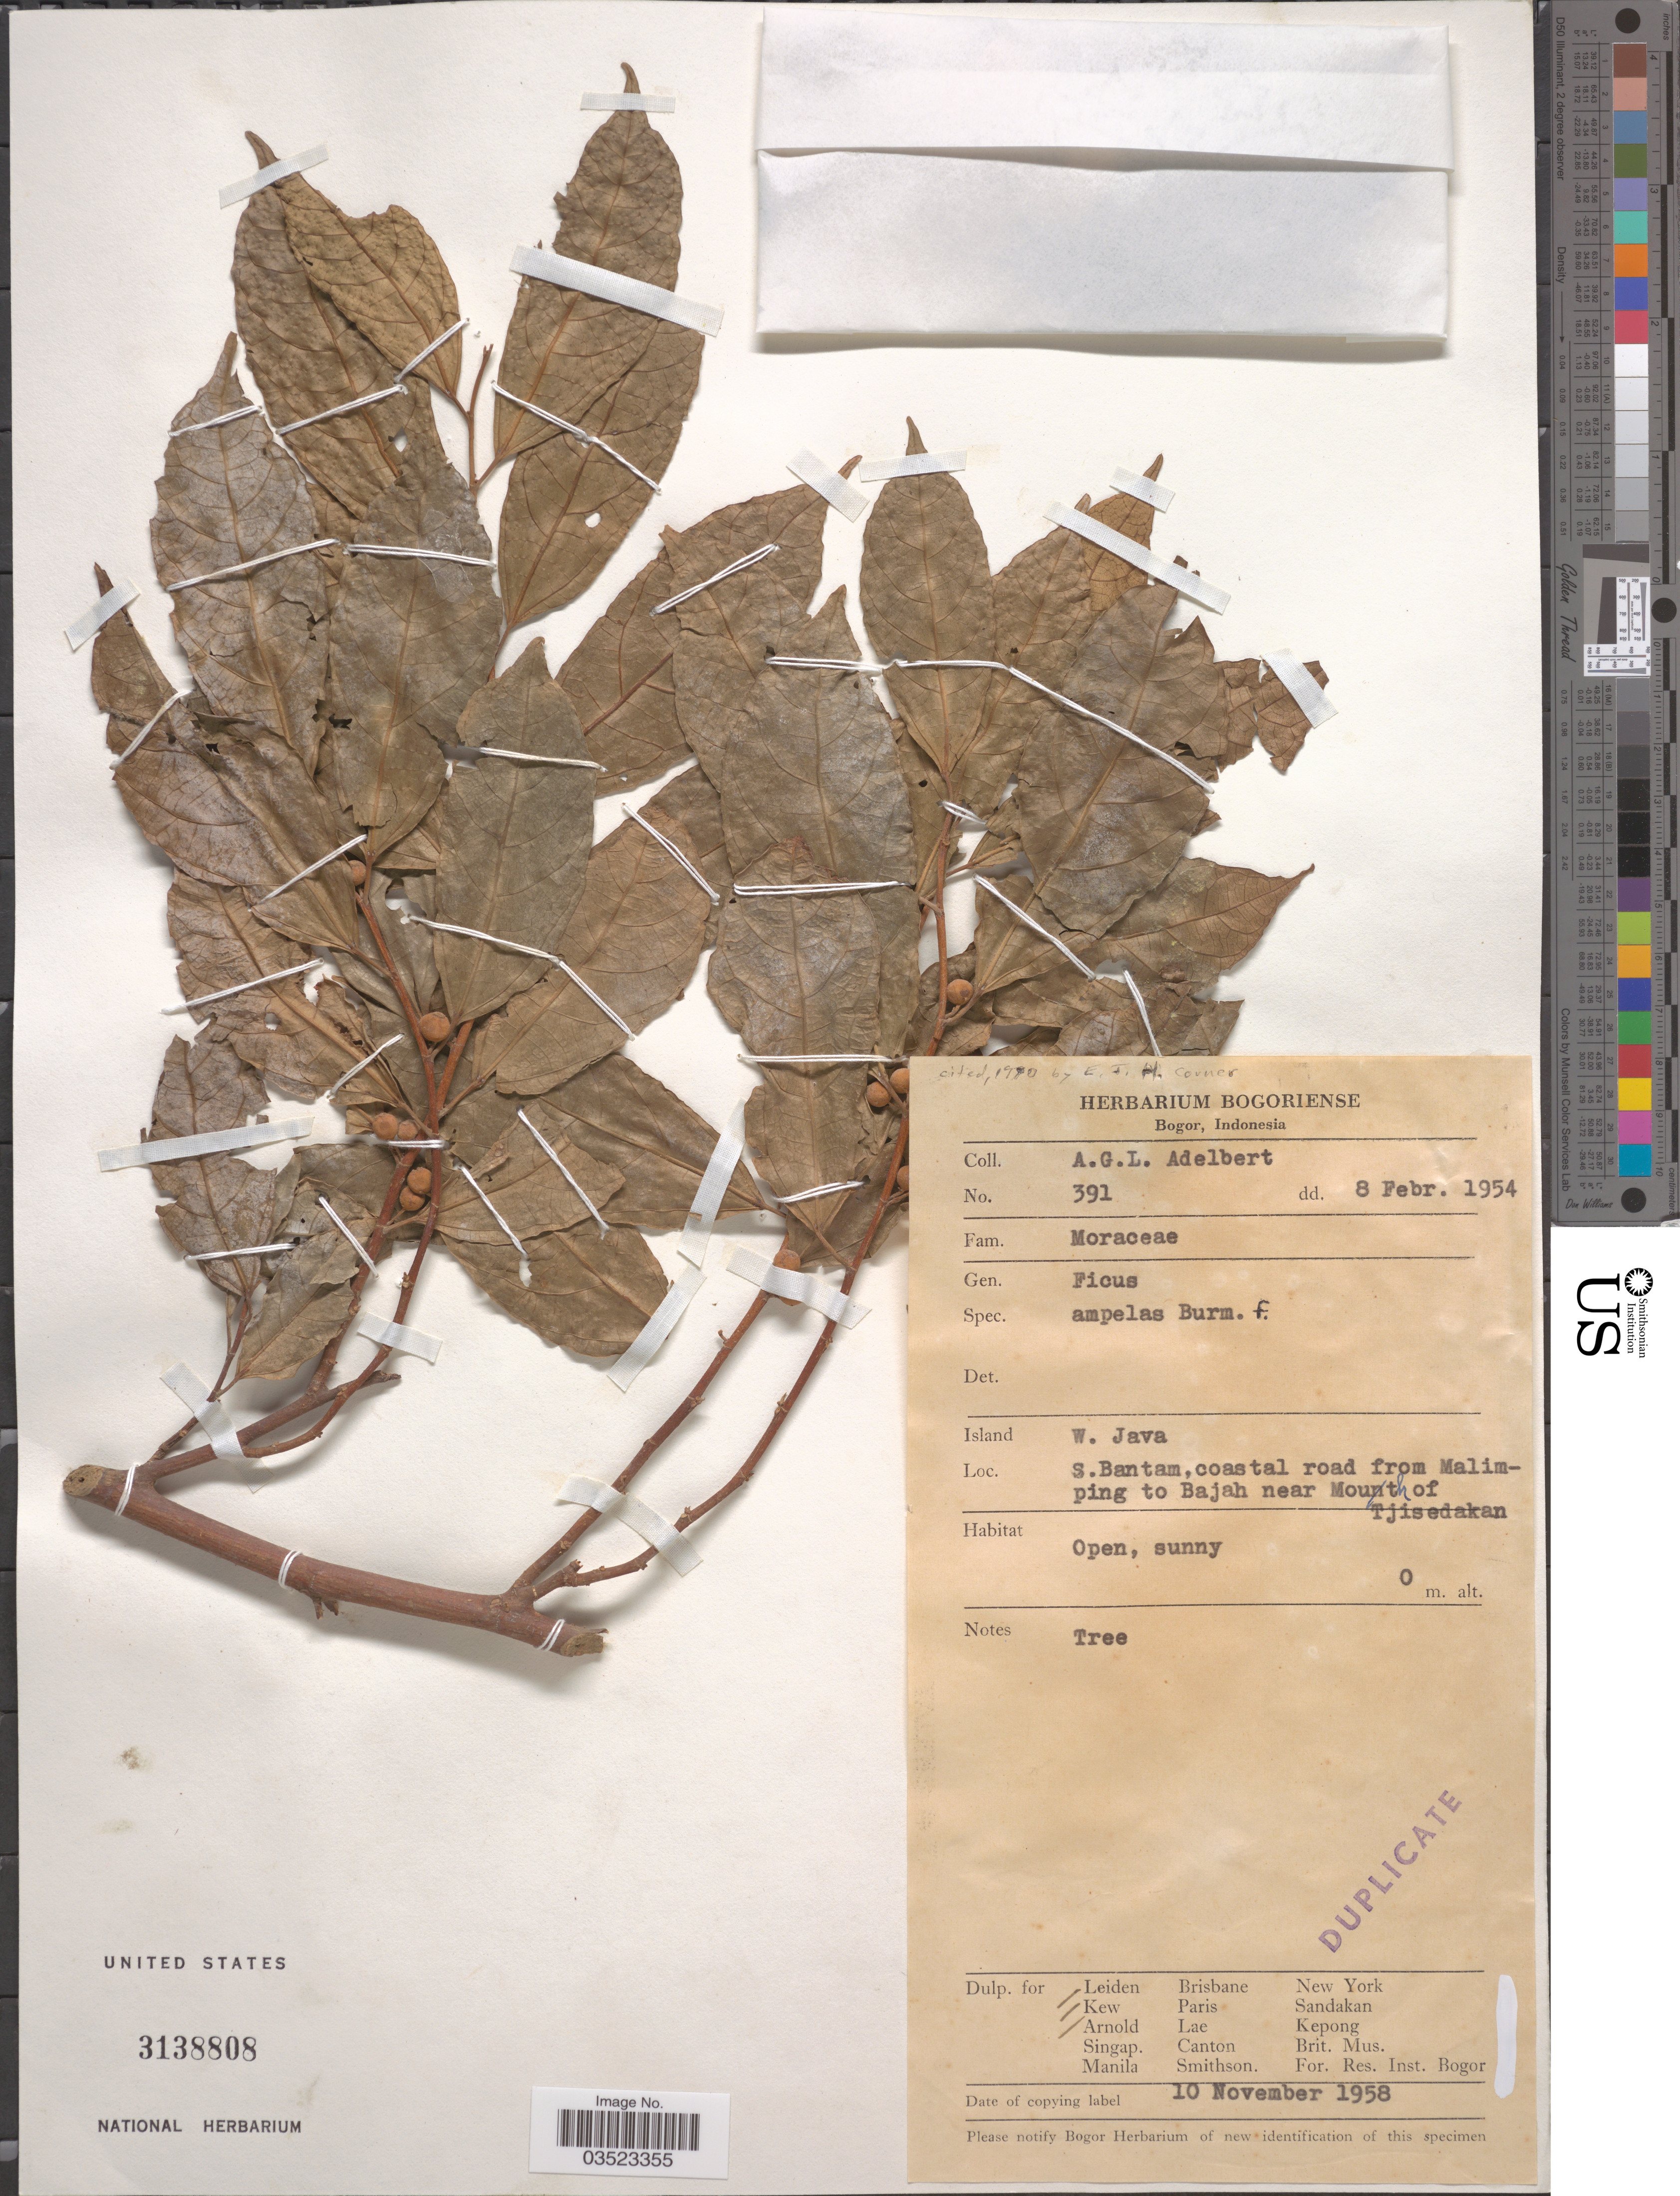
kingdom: Plantae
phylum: Tracheophyta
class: Magnoliopsida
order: Rosales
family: Moraceae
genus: Ficus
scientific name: Ficus ampelos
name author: Burm. f.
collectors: A. G. L. Adelbert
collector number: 391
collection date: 1954-02-08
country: Indonesia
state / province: Java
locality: Island W. Java. S. Bantam, coastal road from Malimping to Bajah near Mouth of Tjisedakan.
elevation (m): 0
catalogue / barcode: US 3138808